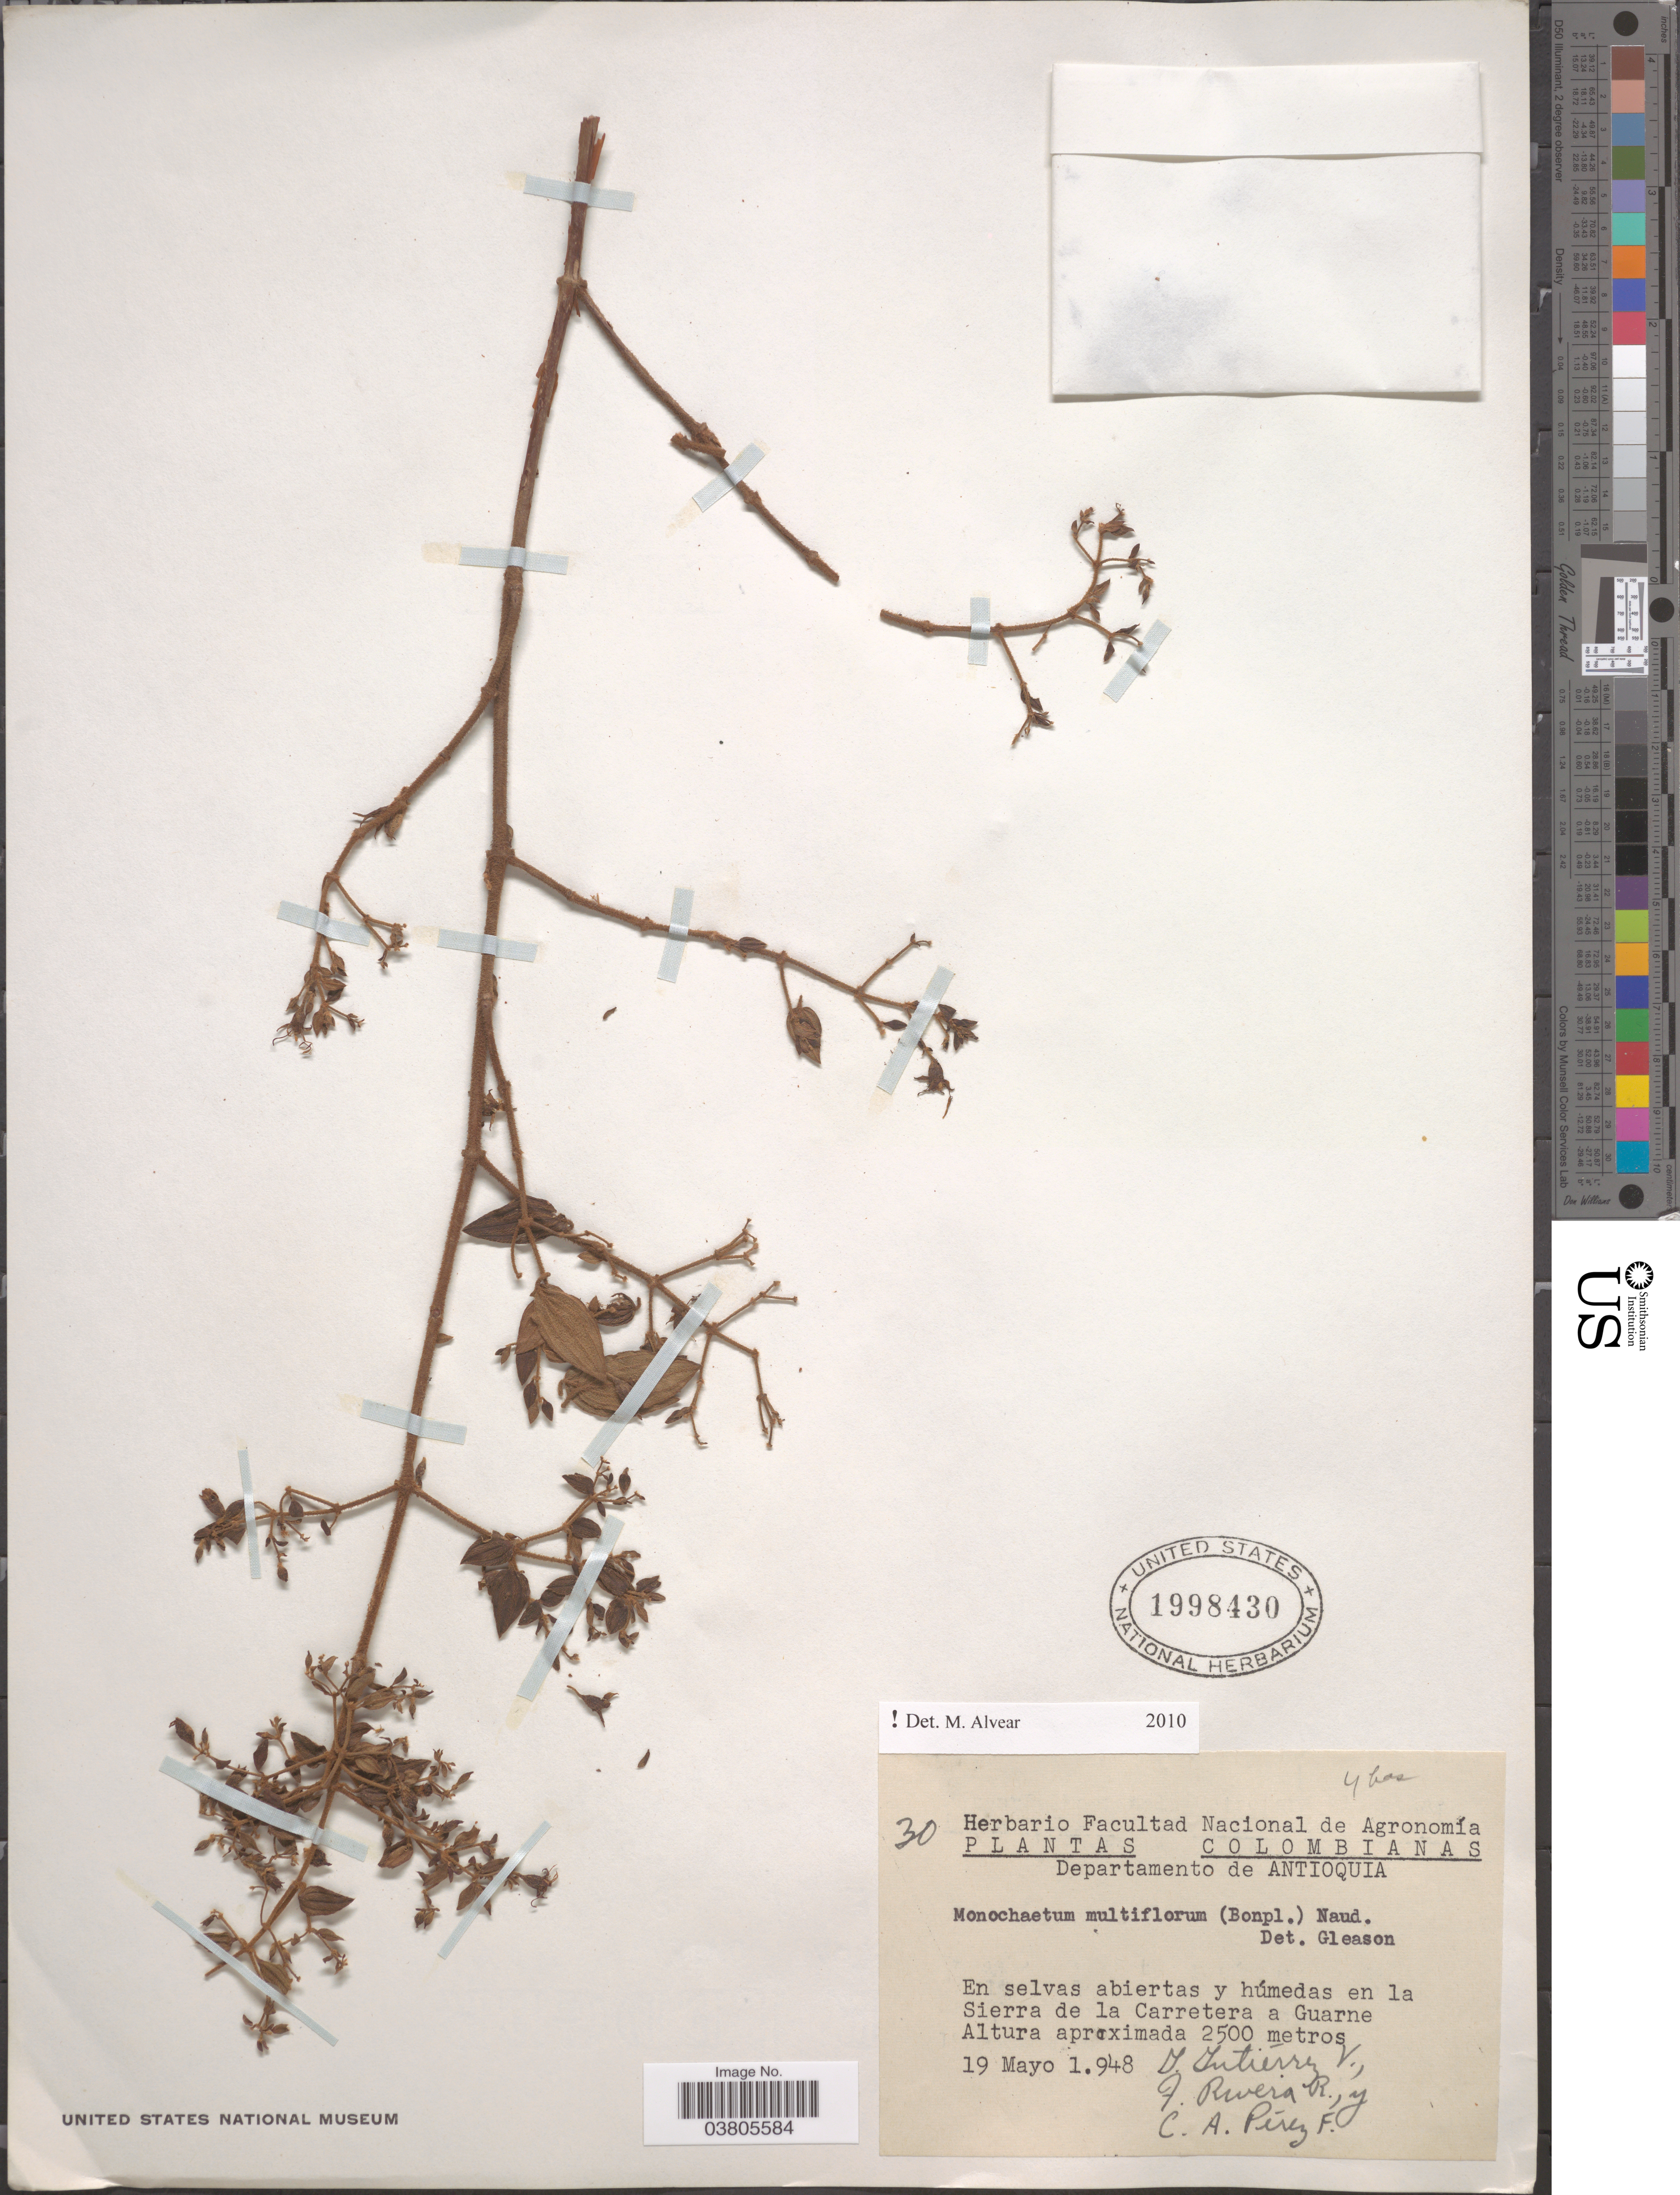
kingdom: Plantae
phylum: Tracheophyta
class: Magnoliopsida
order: Myrtales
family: Melastomataceae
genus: Monochaetum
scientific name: Monochaetum multiflorum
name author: (Bonpl.) Naudin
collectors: G. Gutiérrez V., F. Rivera R. & C. Pérez F.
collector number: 30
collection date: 1948-05-19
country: Colombia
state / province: Antioquia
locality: Departamento de Antioquia. En selvas abiertas y húmedas en la Sierra de la Carretera a Guarne.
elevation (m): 2500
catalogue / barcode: US 1998430